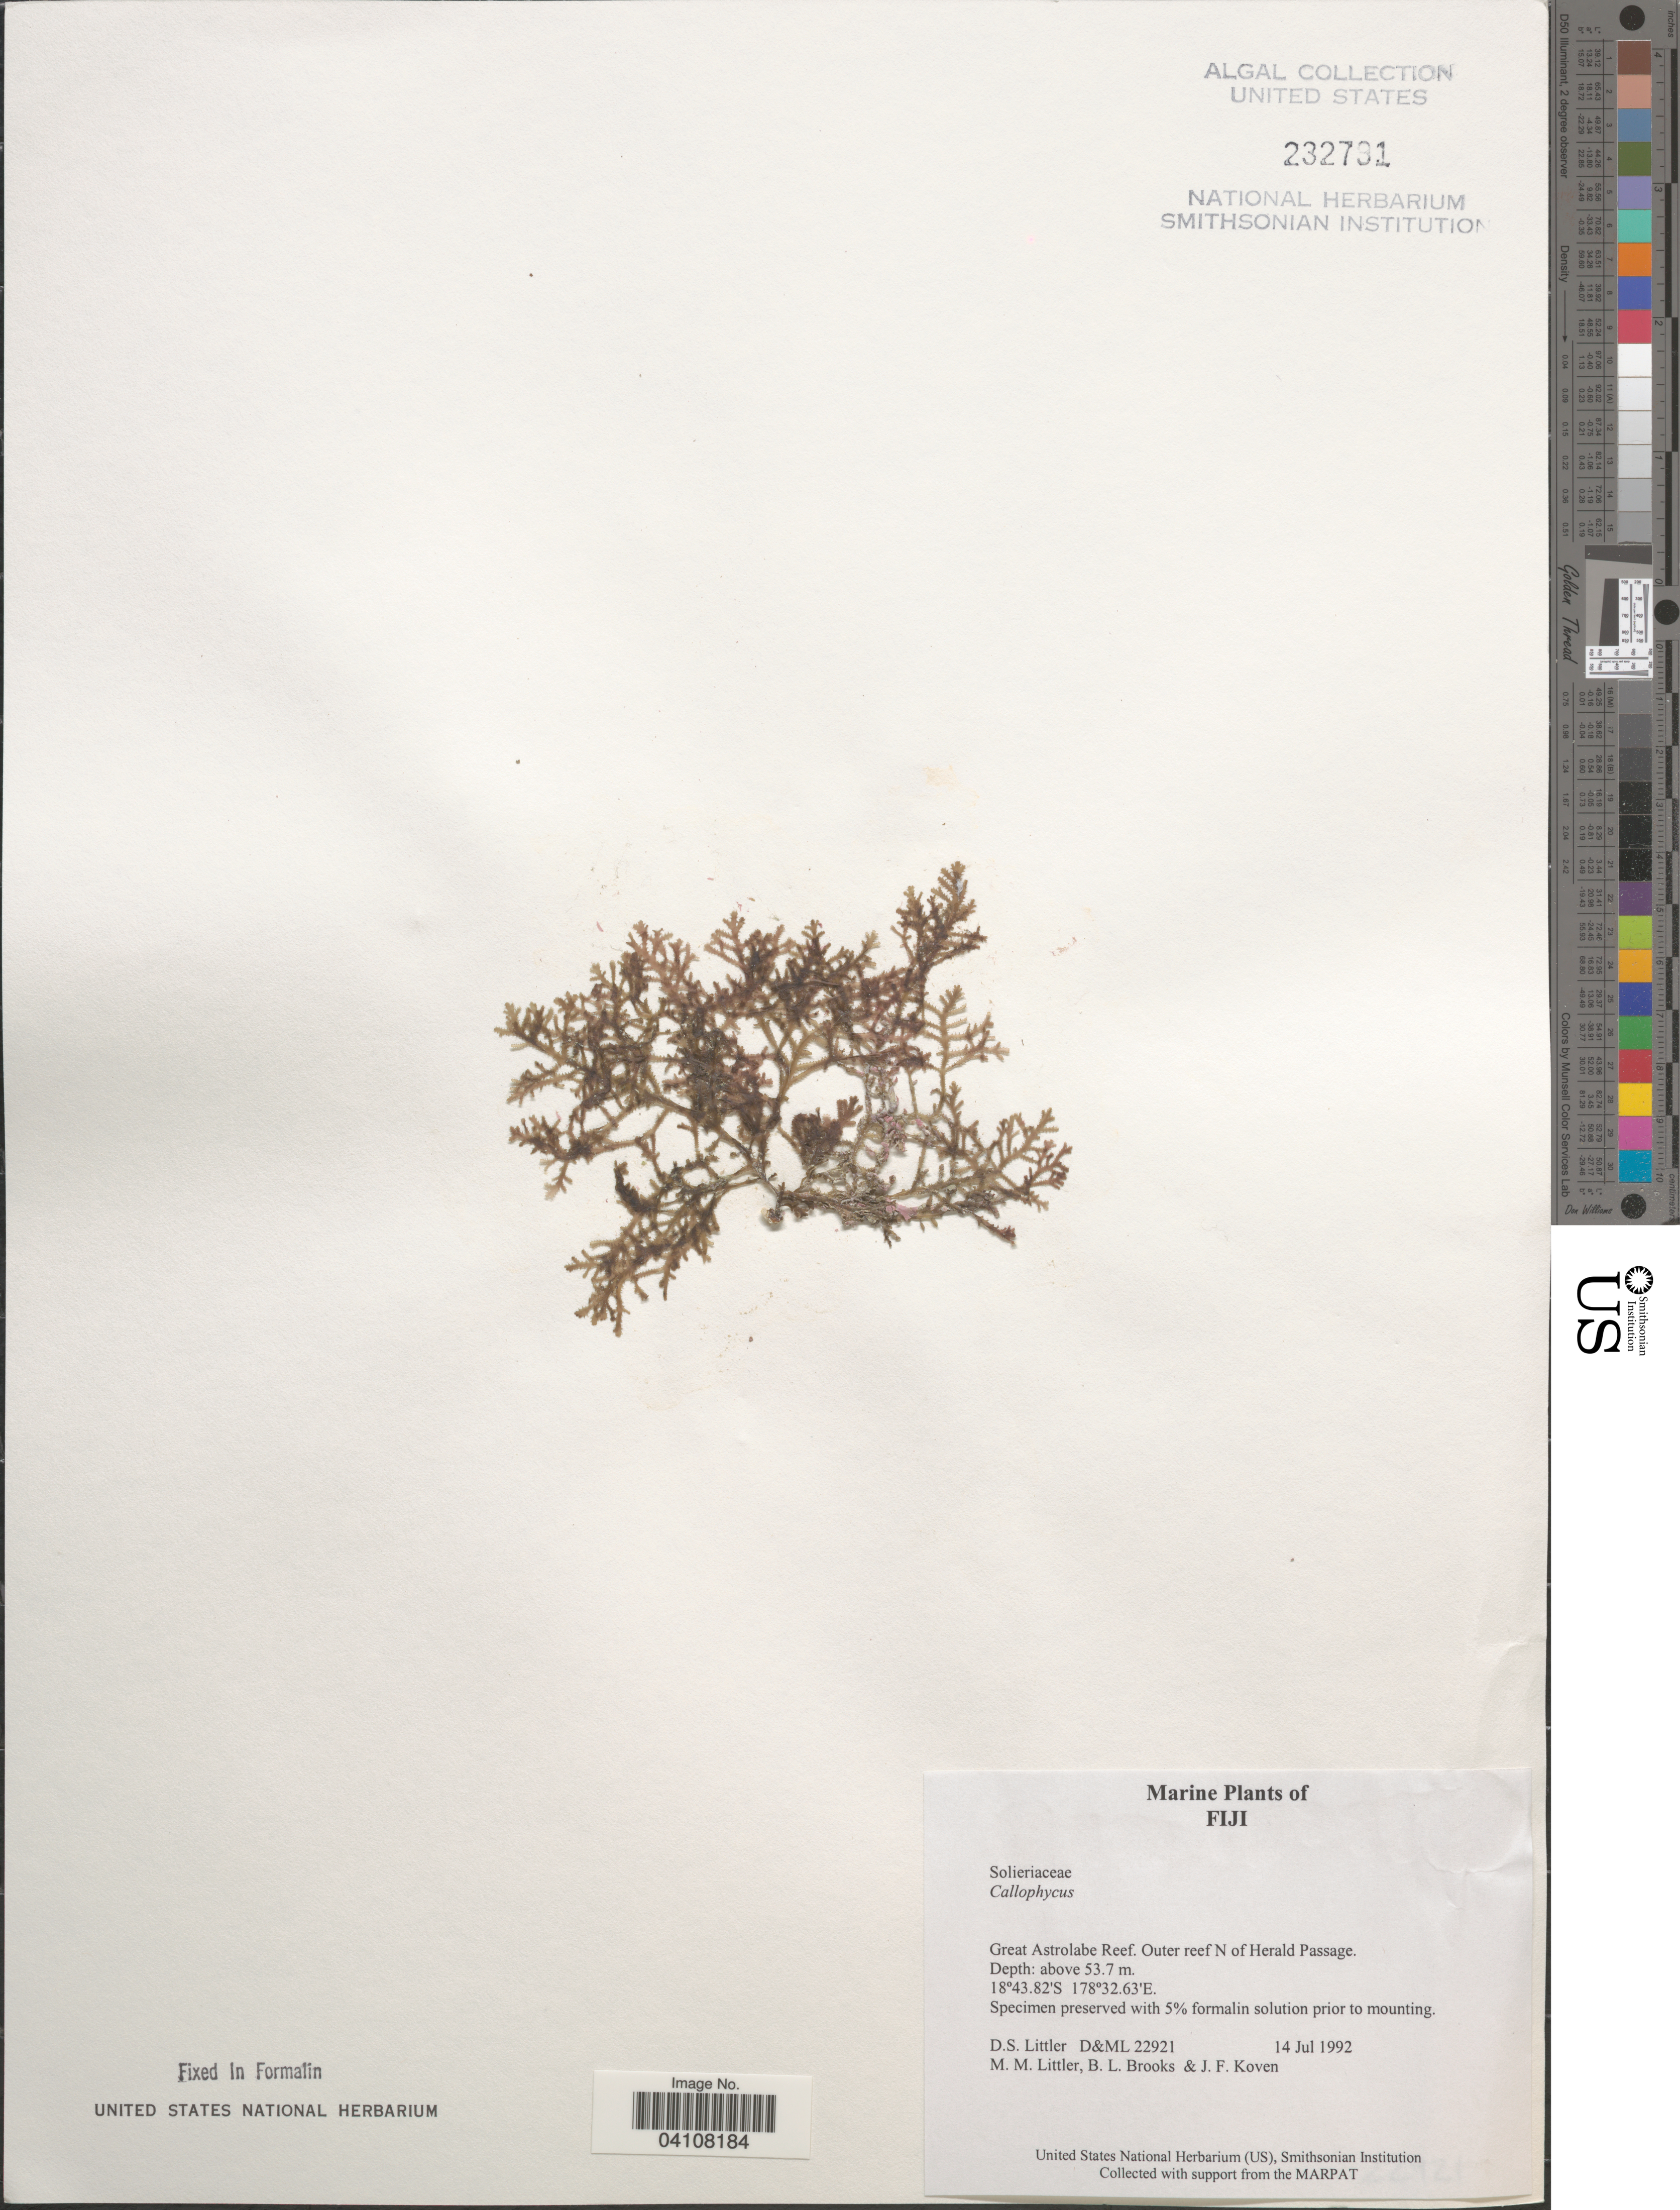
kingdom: Plantae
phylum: Rhodophyta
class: Florideophyceae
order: Gigartinales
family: Solieriaceae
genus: Callophycus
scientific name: Callophycus sp.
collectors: D. S. Littler, B. Brooks & J. Koven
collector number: D&ML22921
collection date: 1992-07-14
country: Fiji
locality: Great Astrolabe Reef. Outer reef N of Herald Passage.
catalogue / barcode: US 232791